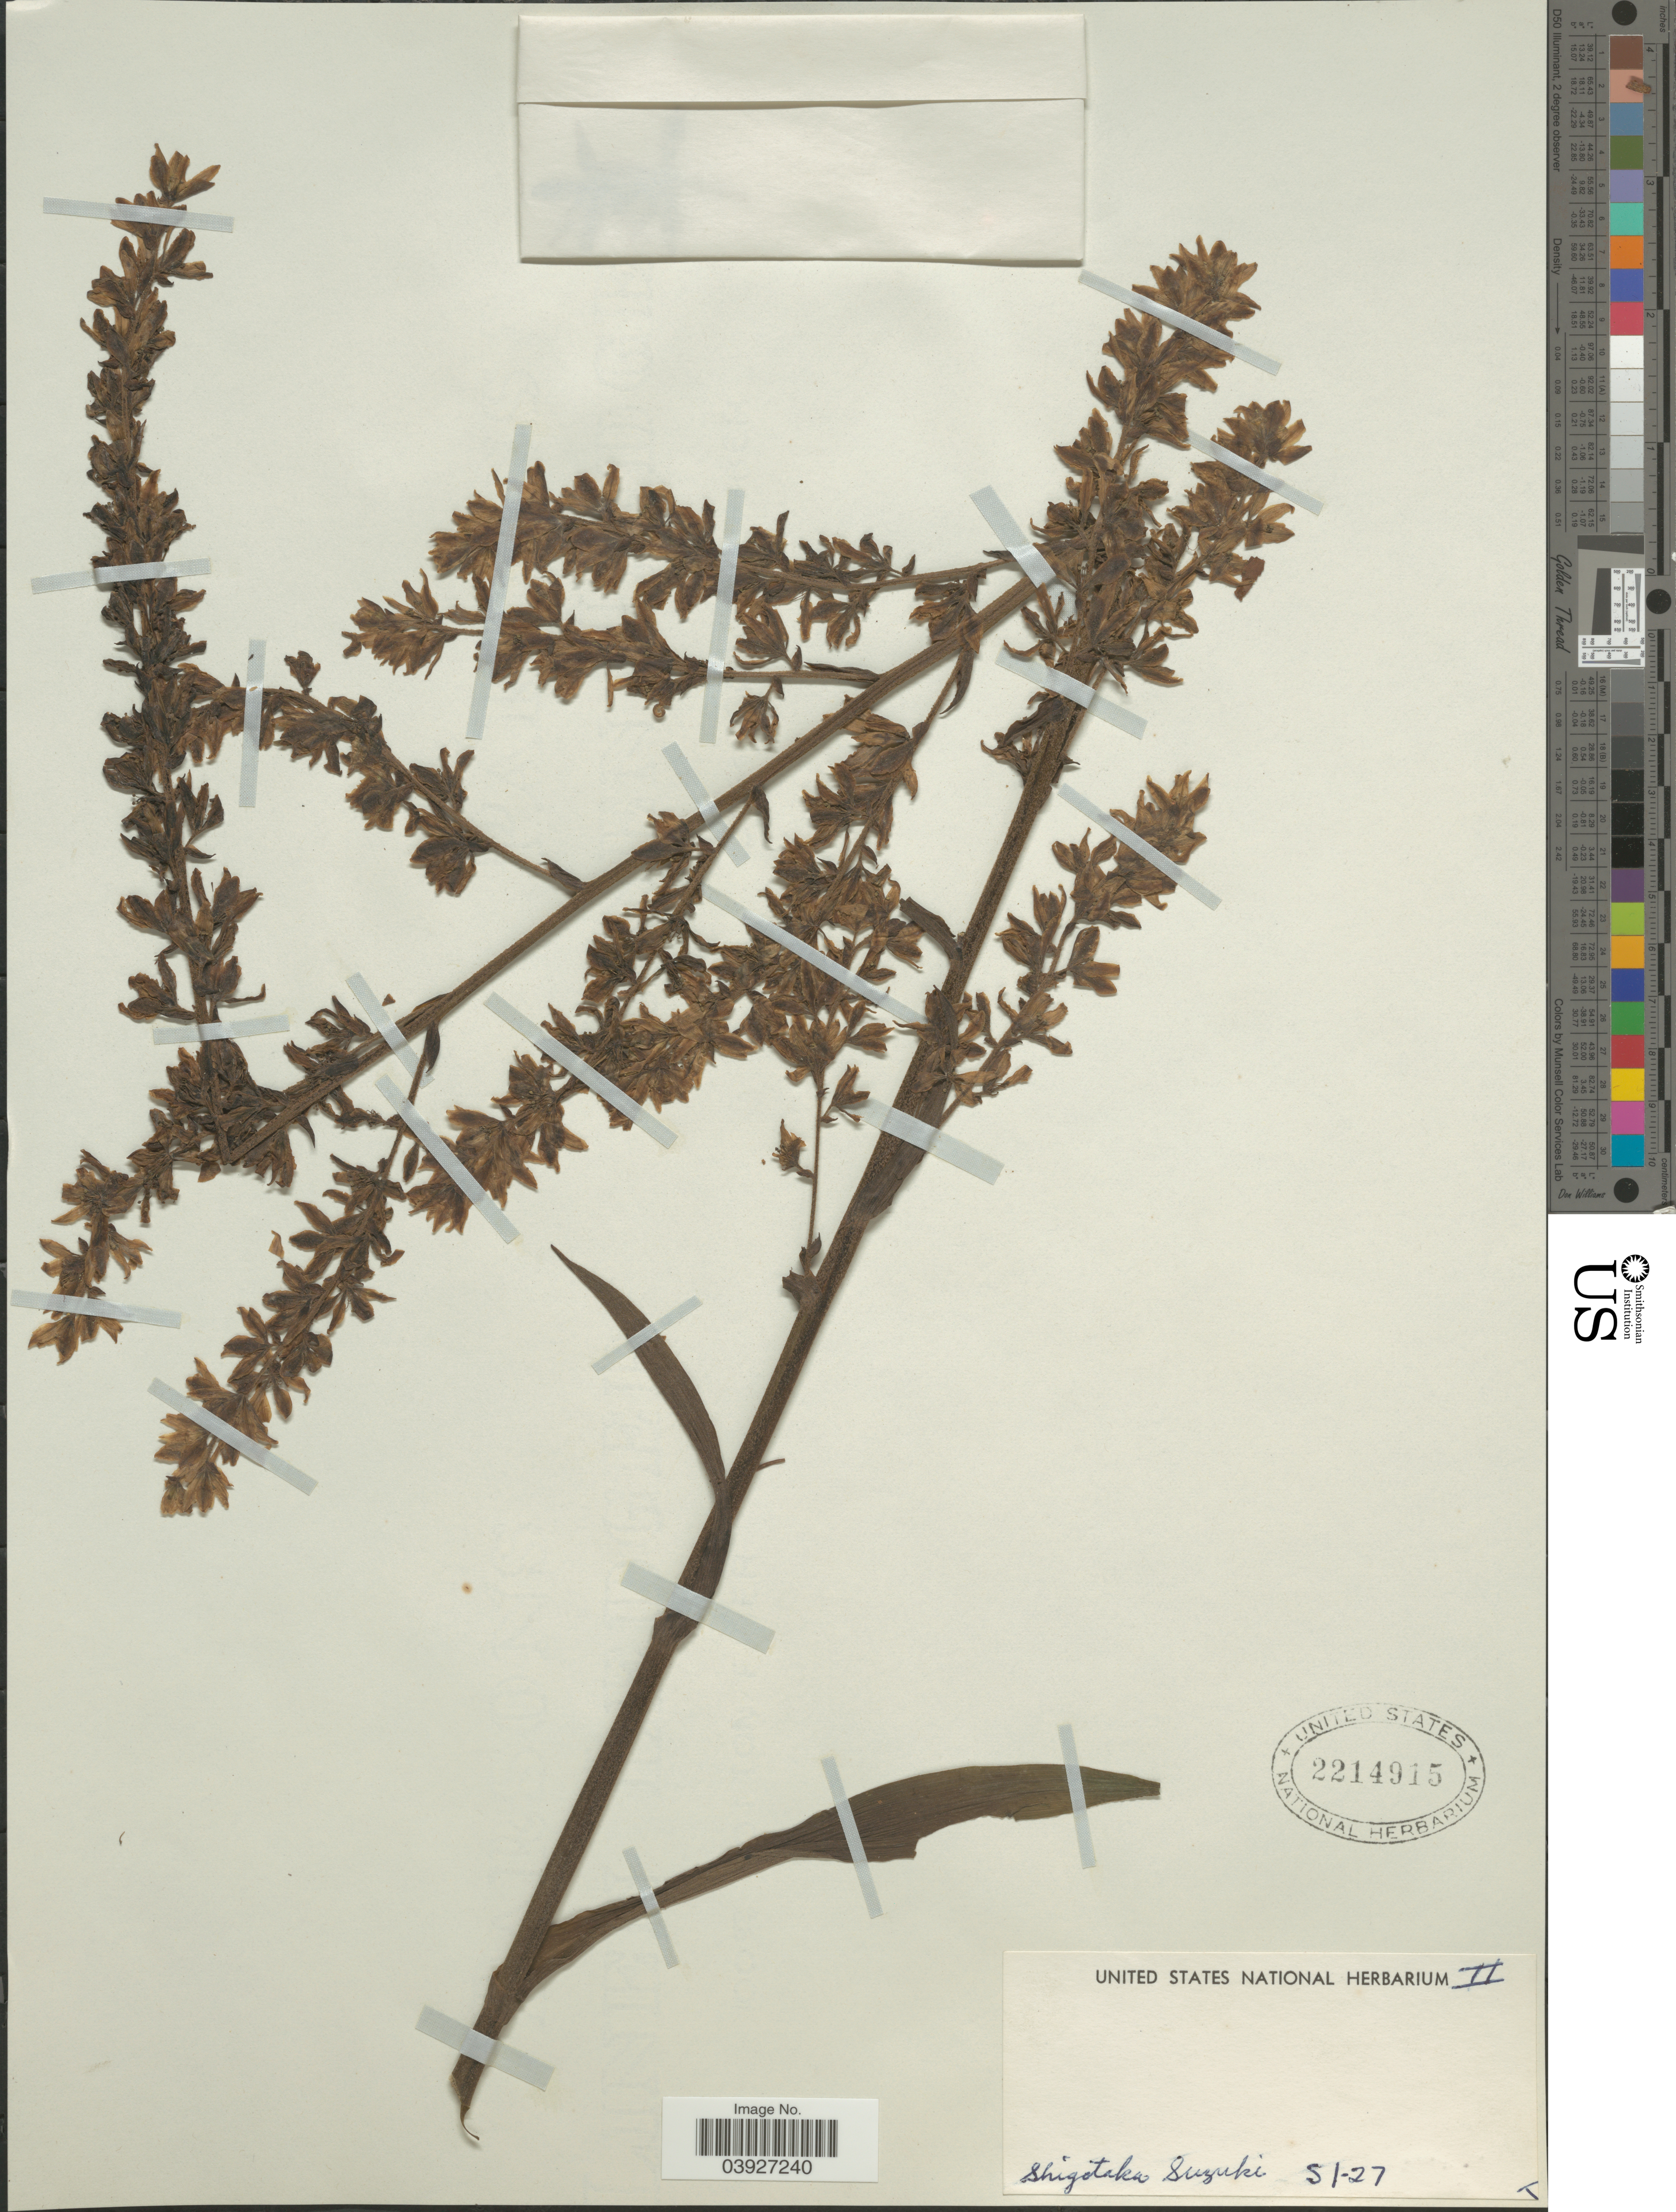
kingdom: Plantae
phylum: Tracheophyta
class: Liliopsida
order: Liliales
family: Melanthiaceae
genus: Veratrum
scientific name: Veratrum grandiflorum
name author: (Maxim. ex Miq.) O. Loes.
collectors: S. Suzuki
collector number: S1-27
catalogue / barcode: US 2214915